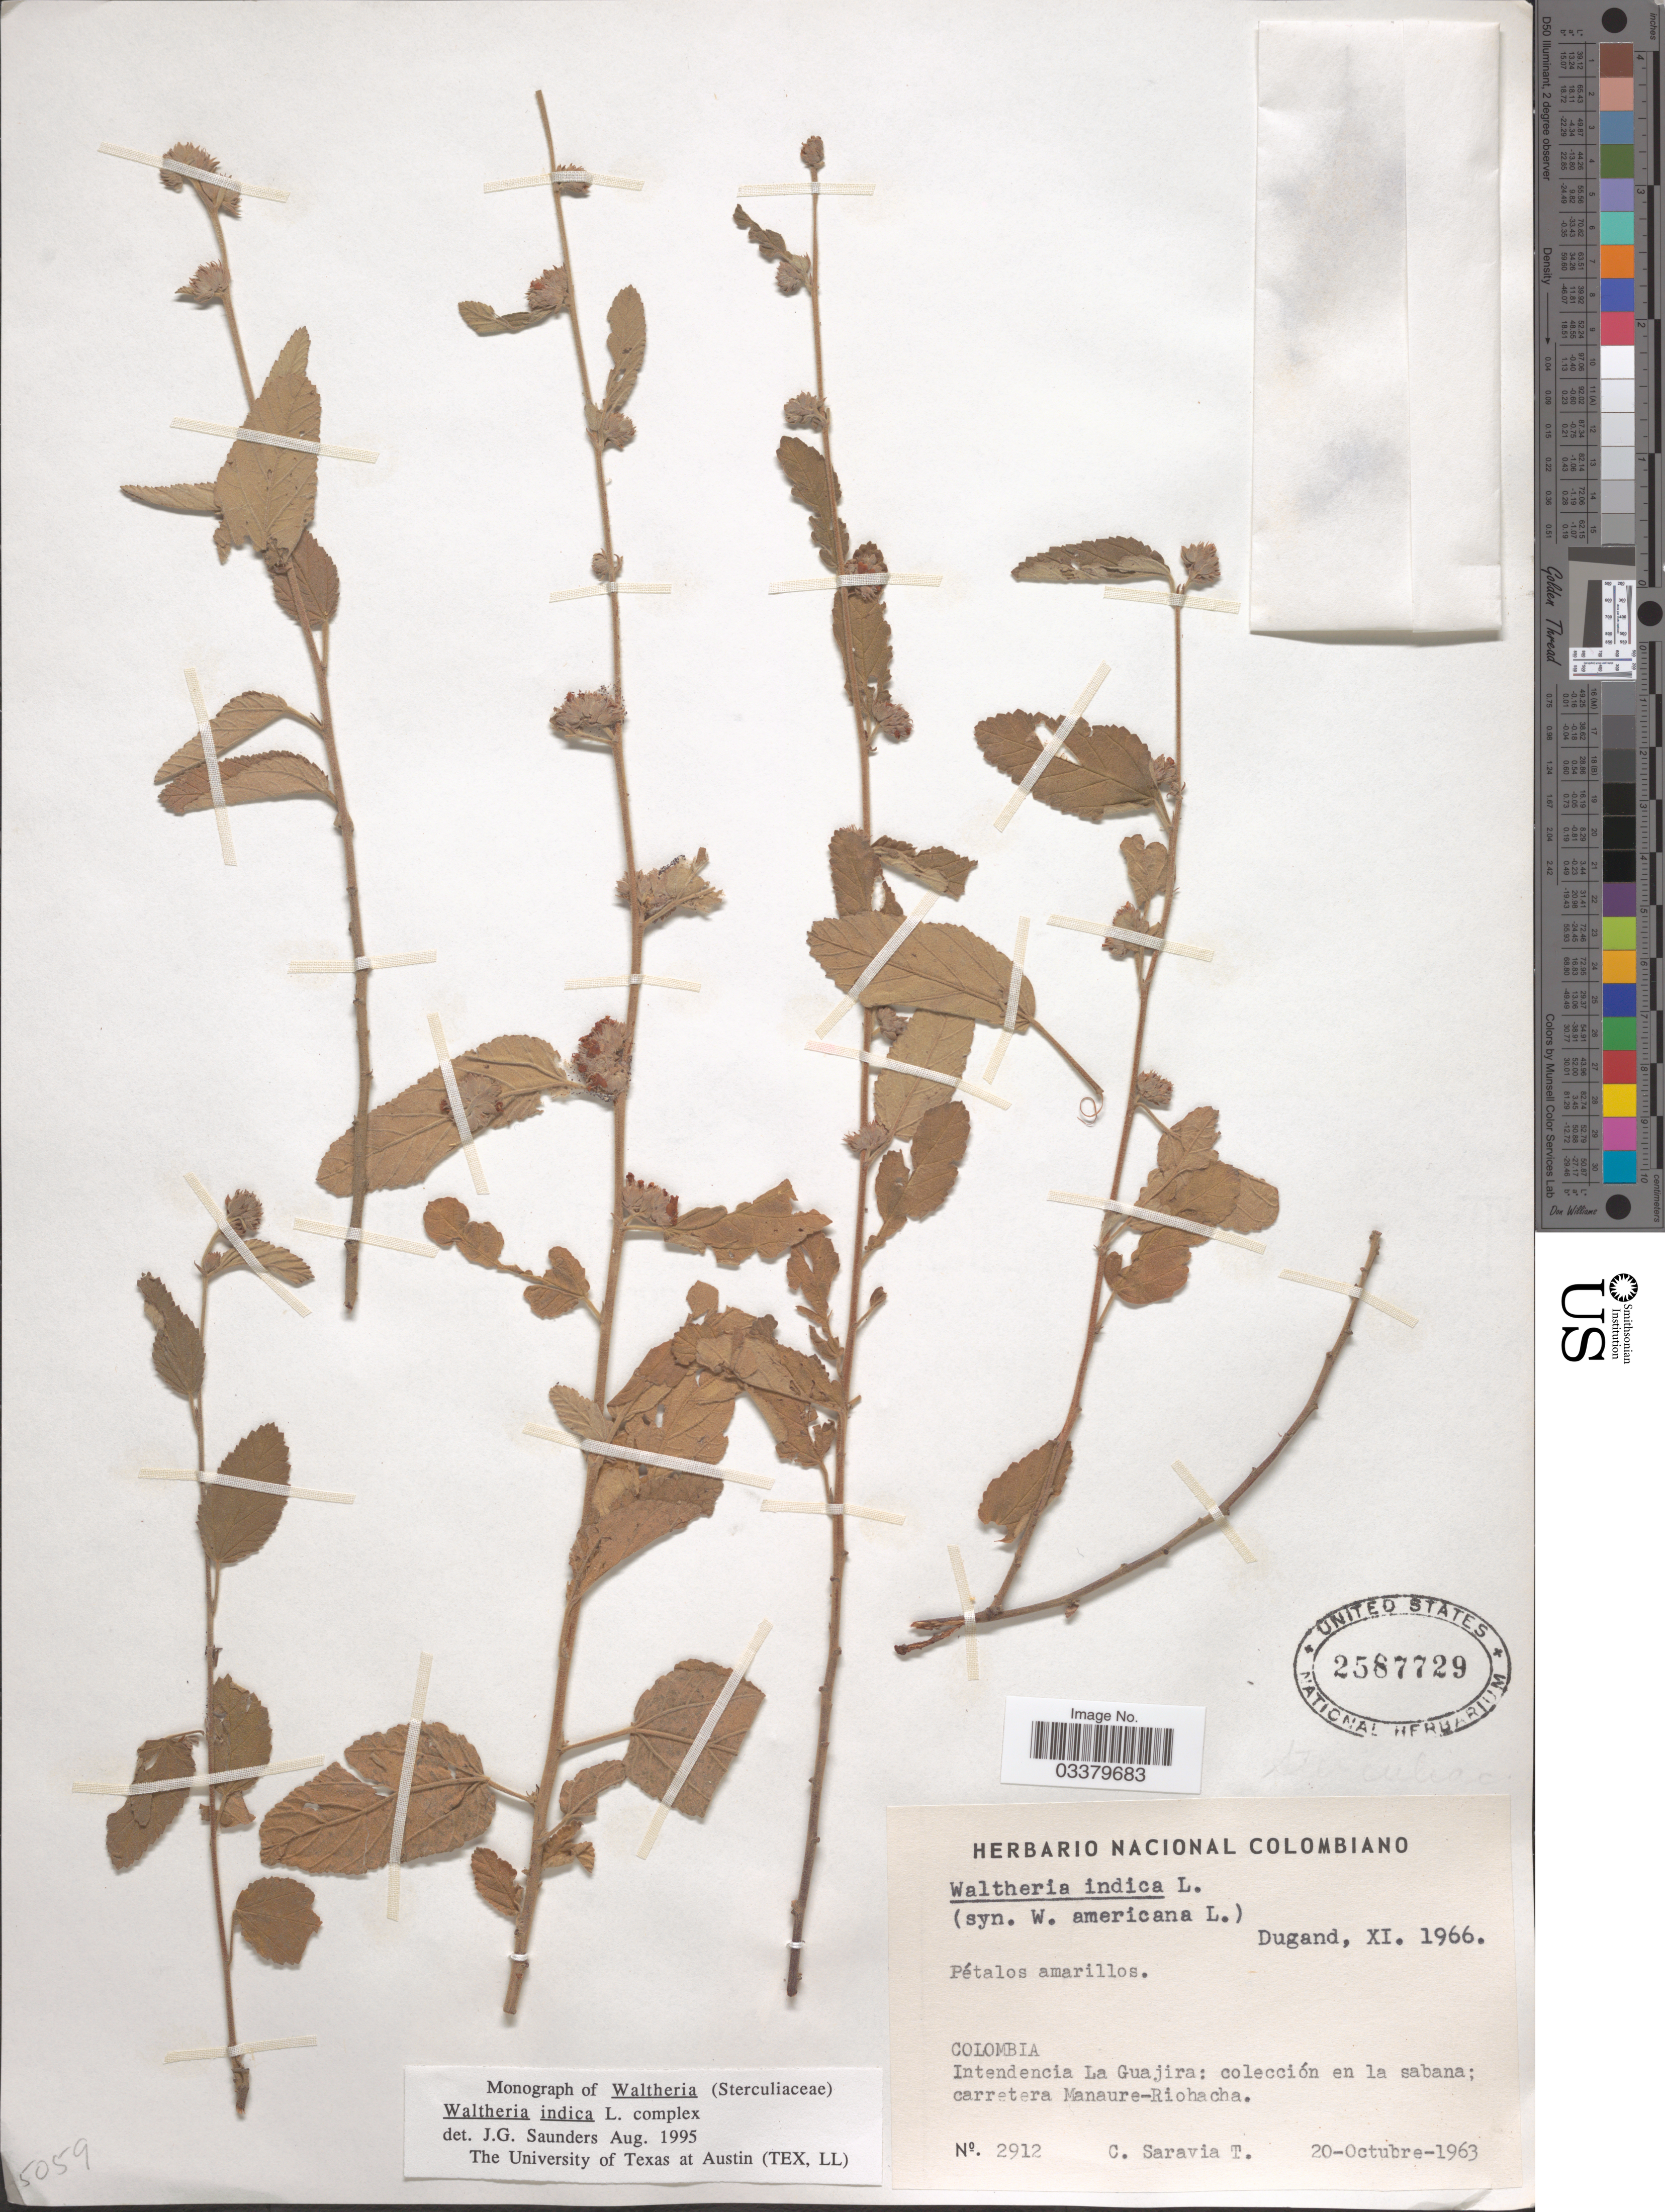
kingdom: Plantae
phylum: Tracheophyta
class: Magnoliopsida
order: Malvales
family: Malvaceae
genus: Waltheria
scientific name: Waltheria indica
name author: L.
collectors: C. Saravia T.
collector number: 2912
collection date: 1963-10-20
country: Colombia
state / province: La Guajira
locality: Intendencia La Guajira: Colección en la sabana; carretera Manaure-Riohacha.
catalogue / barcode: US 2587729